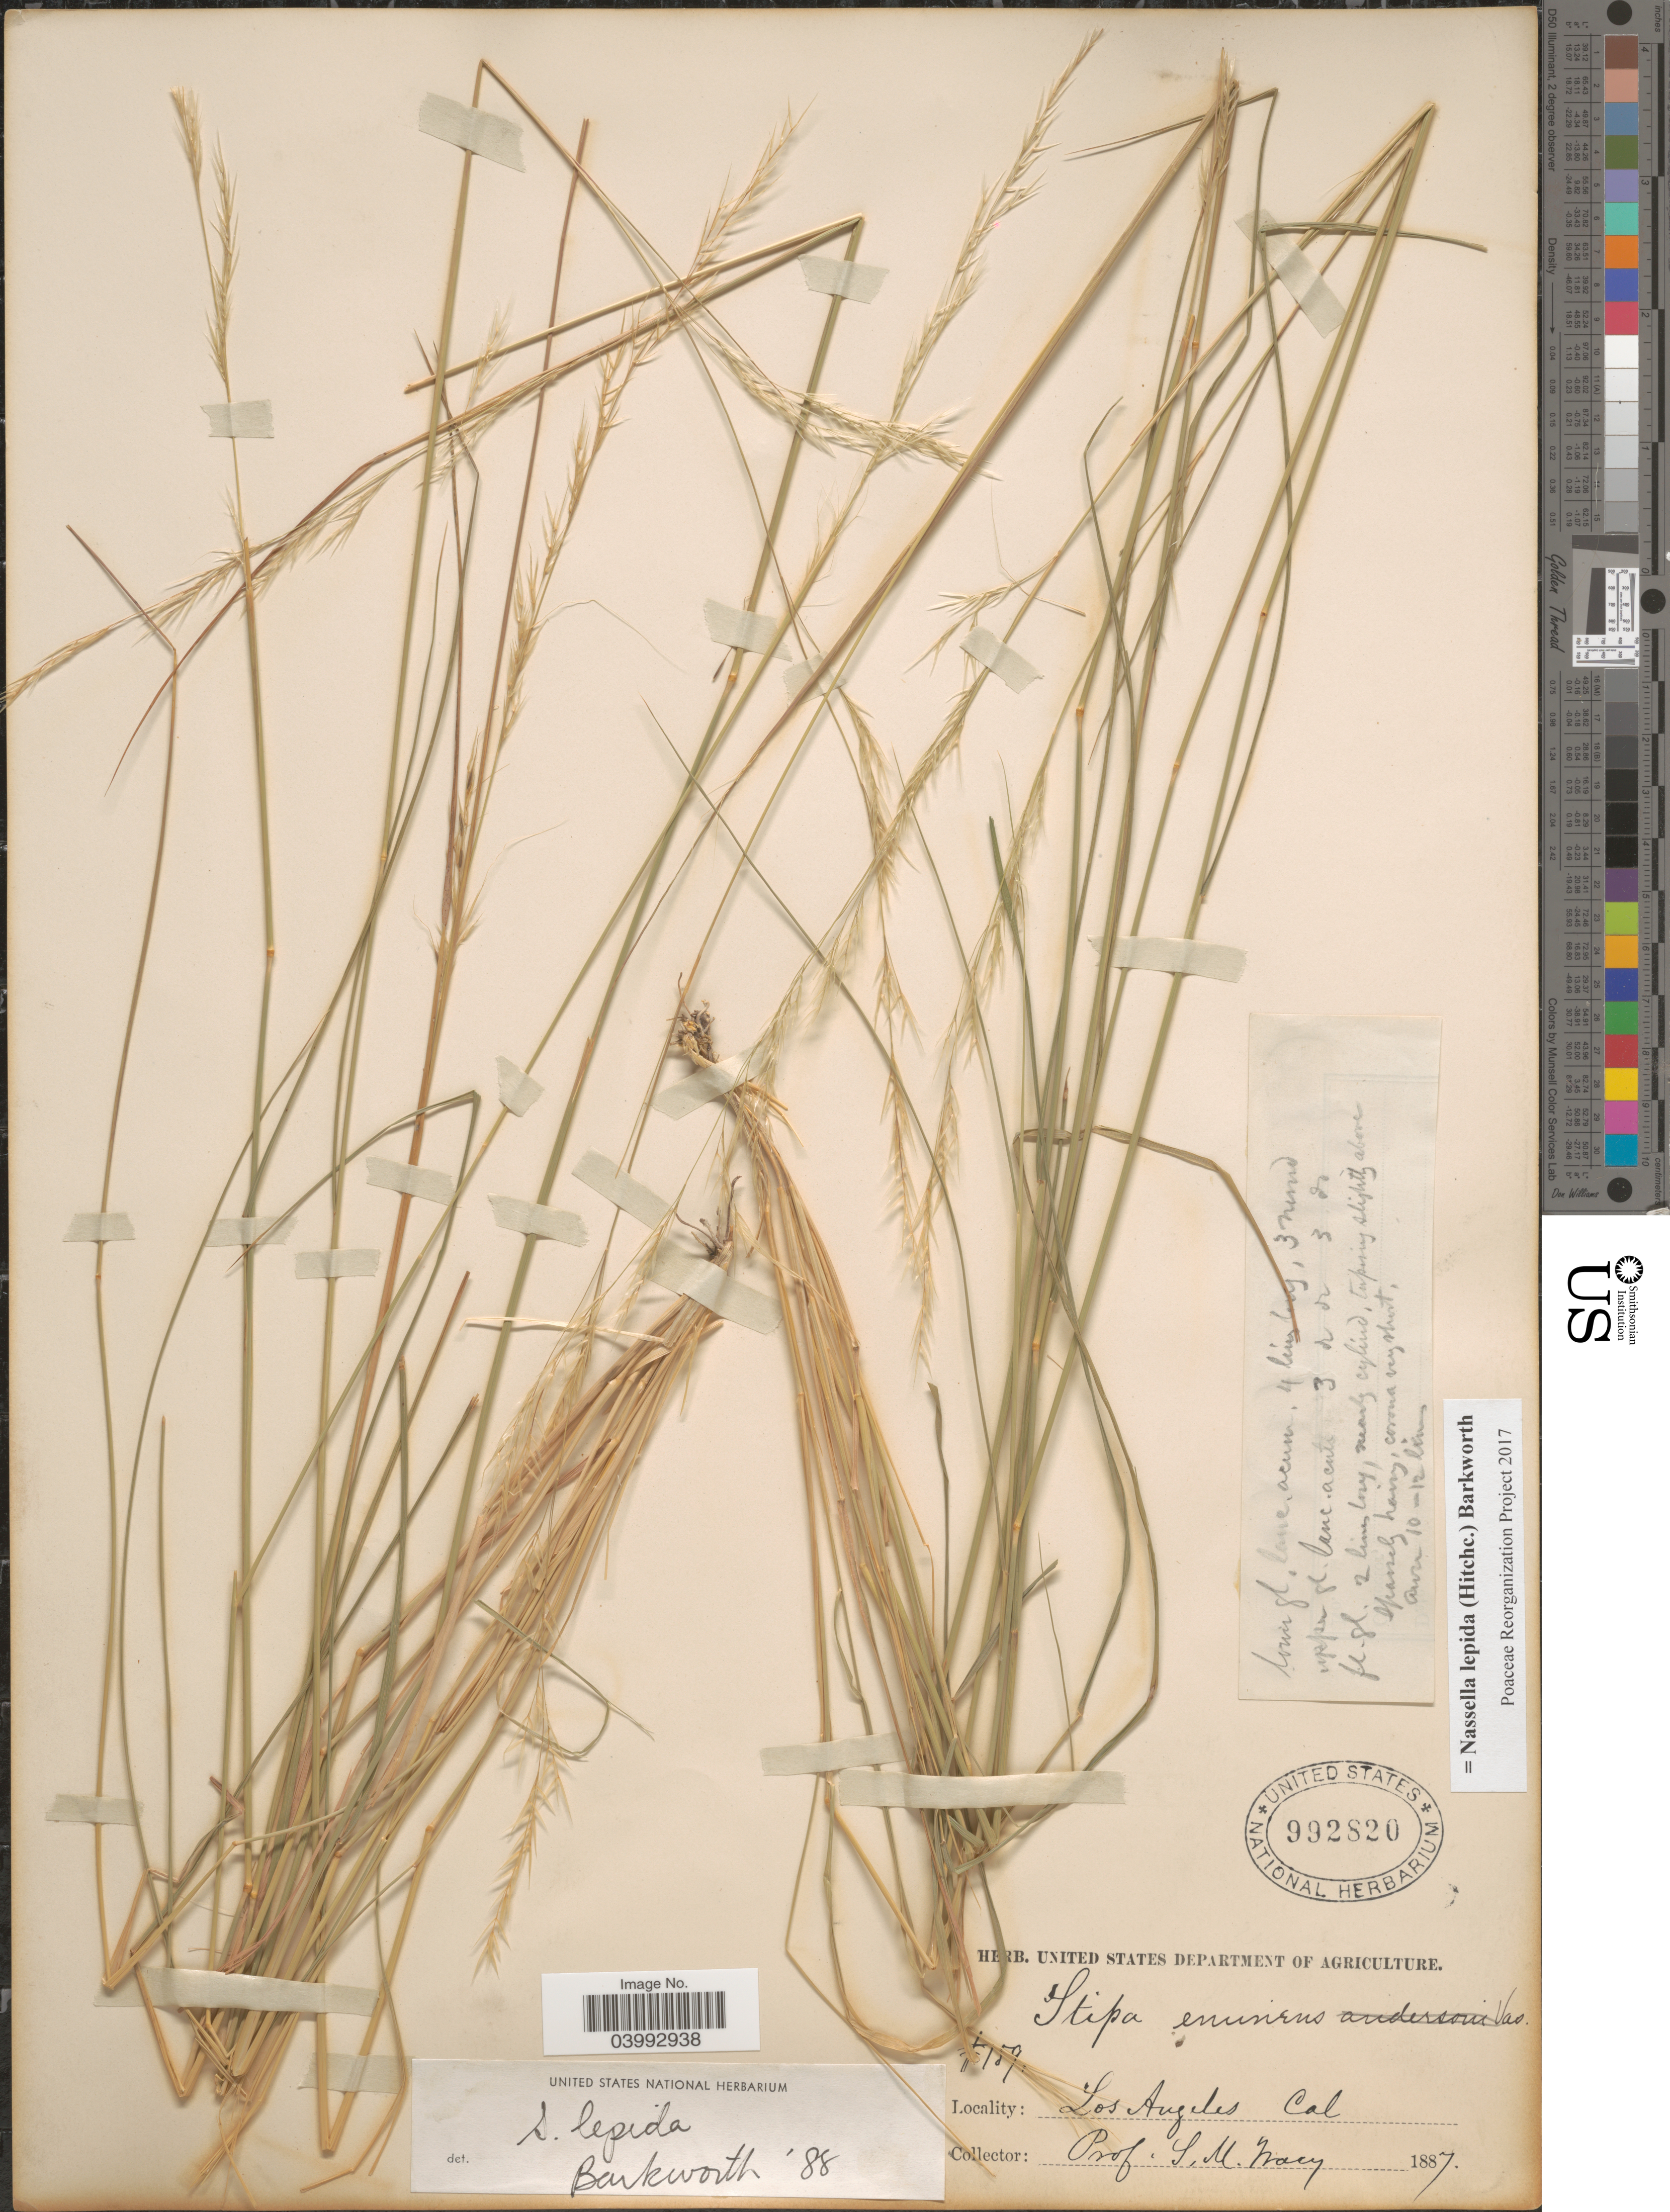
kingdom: Plantae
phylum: Tracheophyta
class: Liliopsida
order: Poales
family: Poaceae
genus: Nassella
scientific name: Nassella lepida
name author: (Hitchc.) Barkworth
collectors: S. M. Tracy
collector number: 159*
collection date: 1887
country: United States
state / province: California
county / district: Los Angeles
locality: Los Angeles.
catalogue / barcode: US 992820